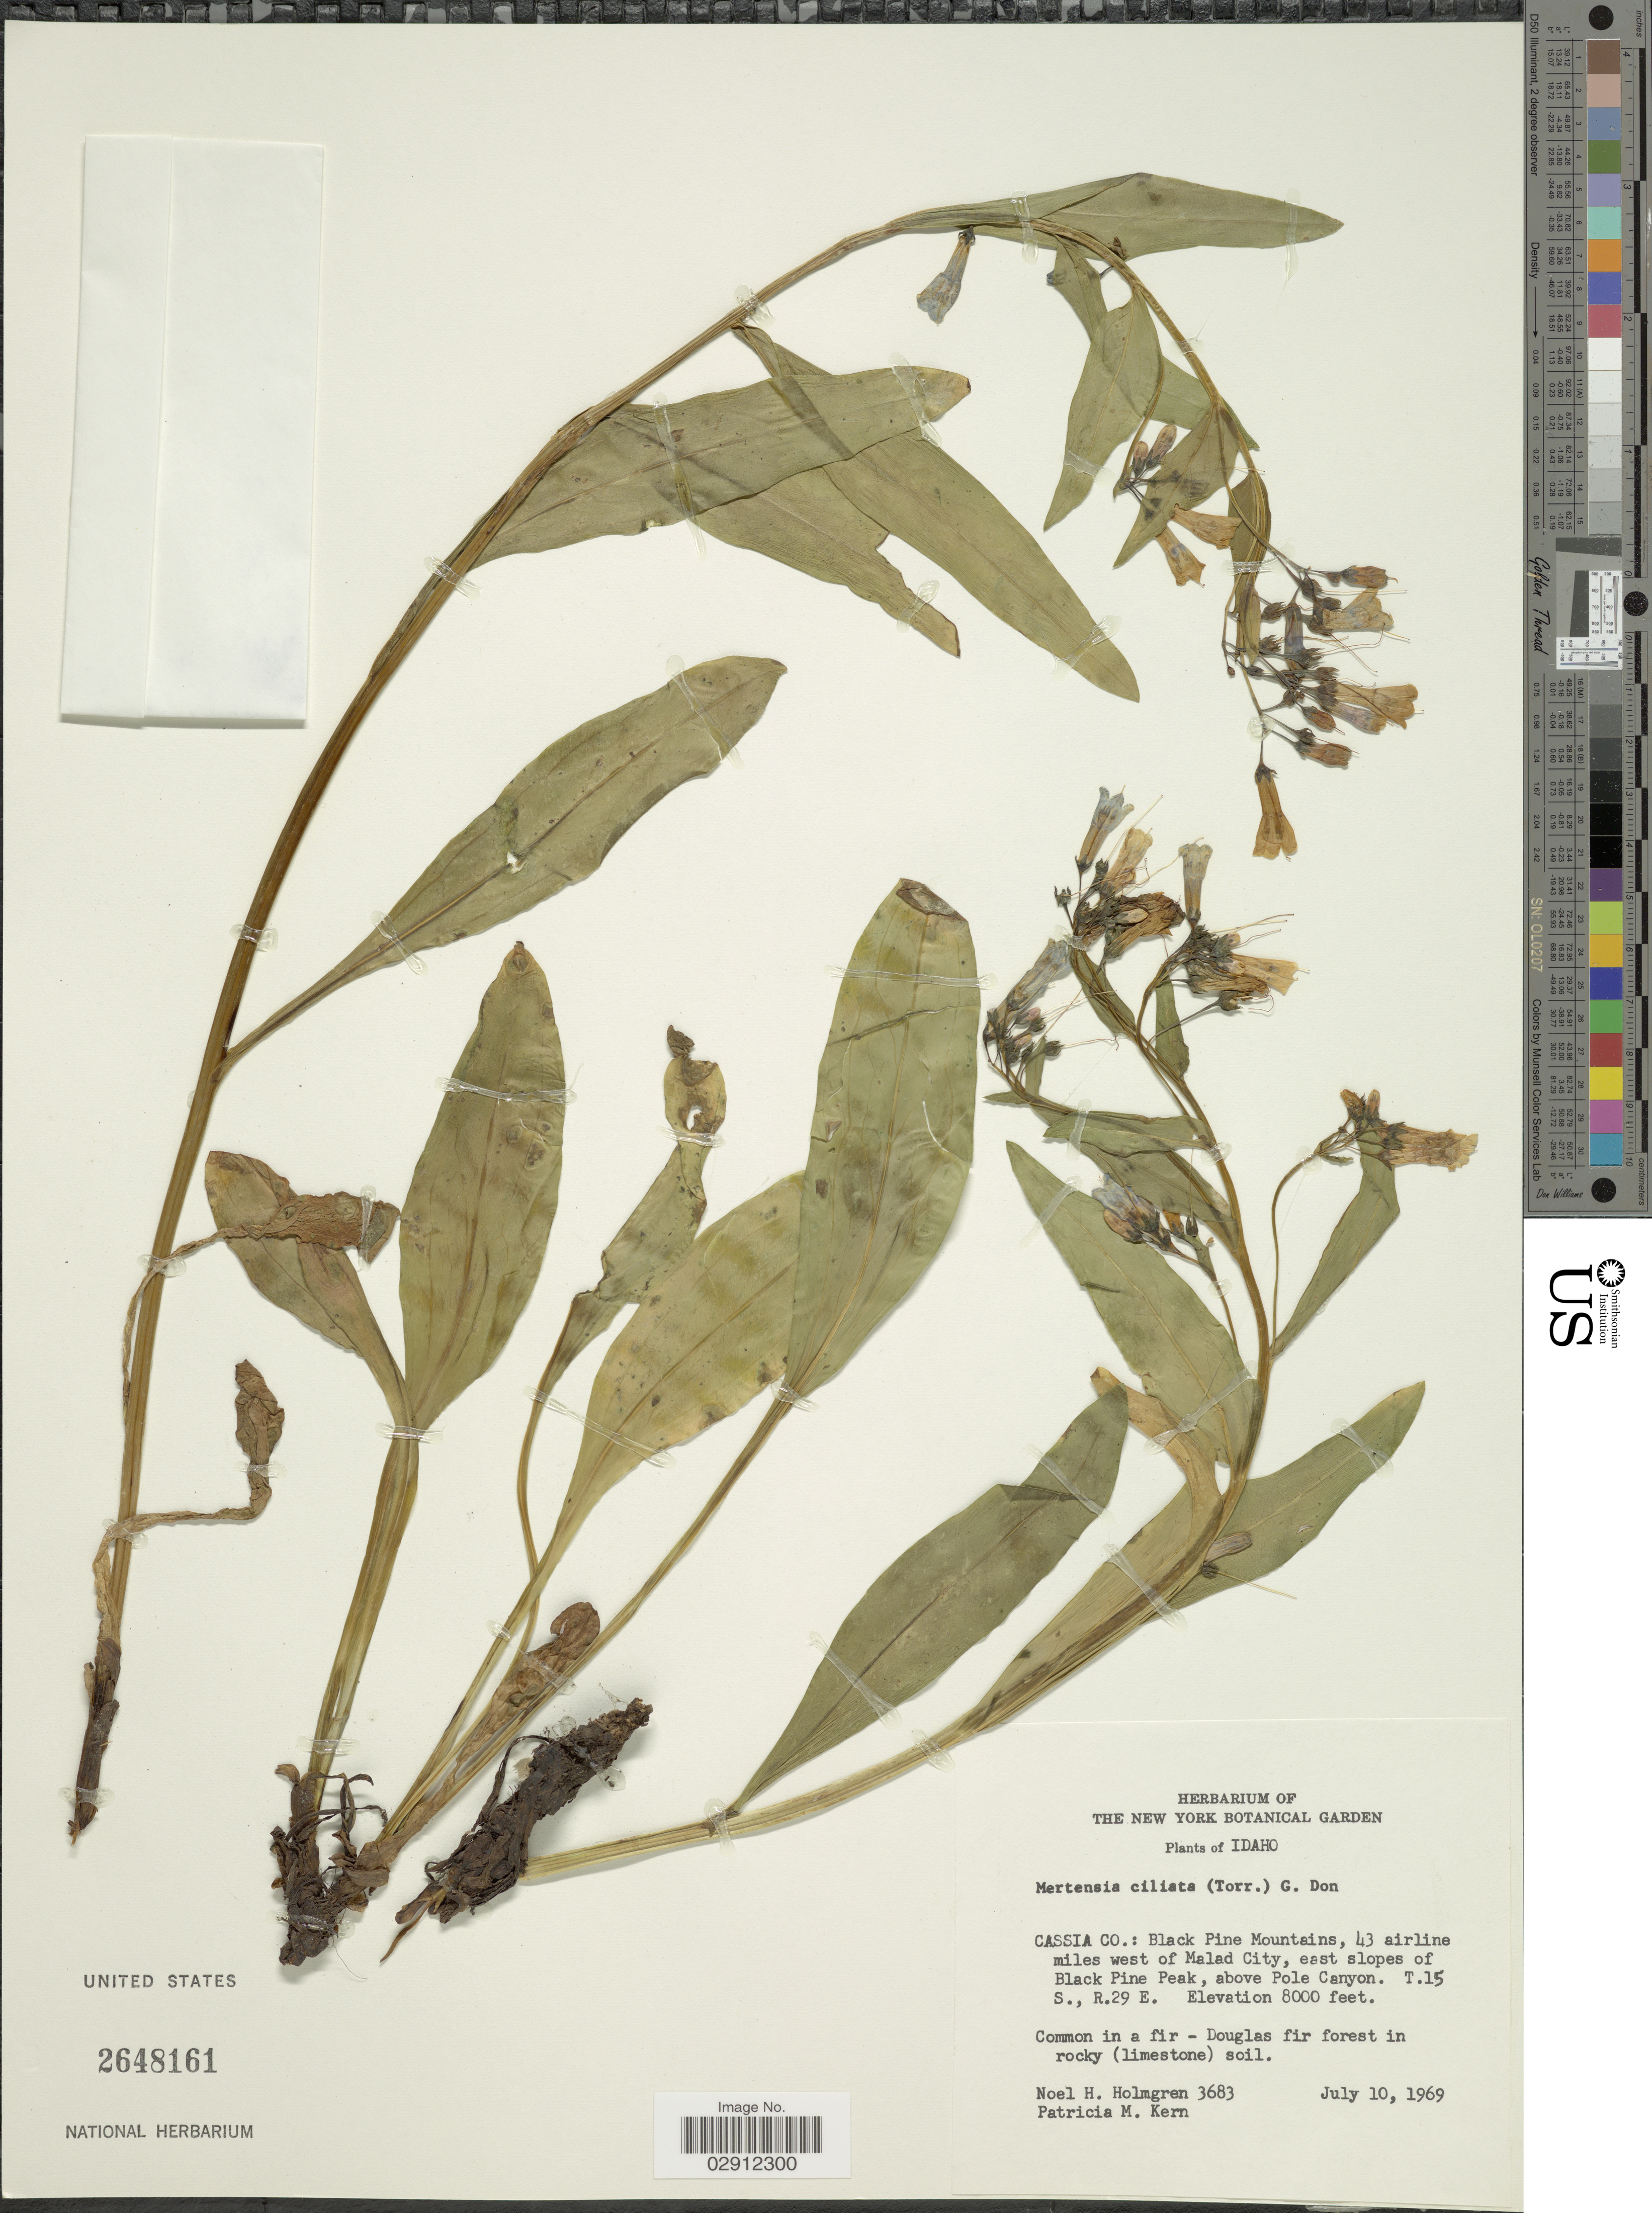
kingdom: Plantae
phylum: Tracheophyta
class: Magnoliopsida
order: Boraginales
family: Boraginaceae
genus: Mertensia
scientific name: Mertensia ciliata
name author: (James) G. Don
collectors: N. H. Holmgren & P. M. Kern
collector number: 3683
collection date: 1969-07-10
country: United States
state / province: Idaho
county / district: Cassia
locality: Black Pine Mountains, 43 airline miles west of Malad City, east slopes of Black Pine Peak, above Pole Canyon. T.15S., R.29E.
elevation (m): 2438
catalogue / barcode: US 2648161